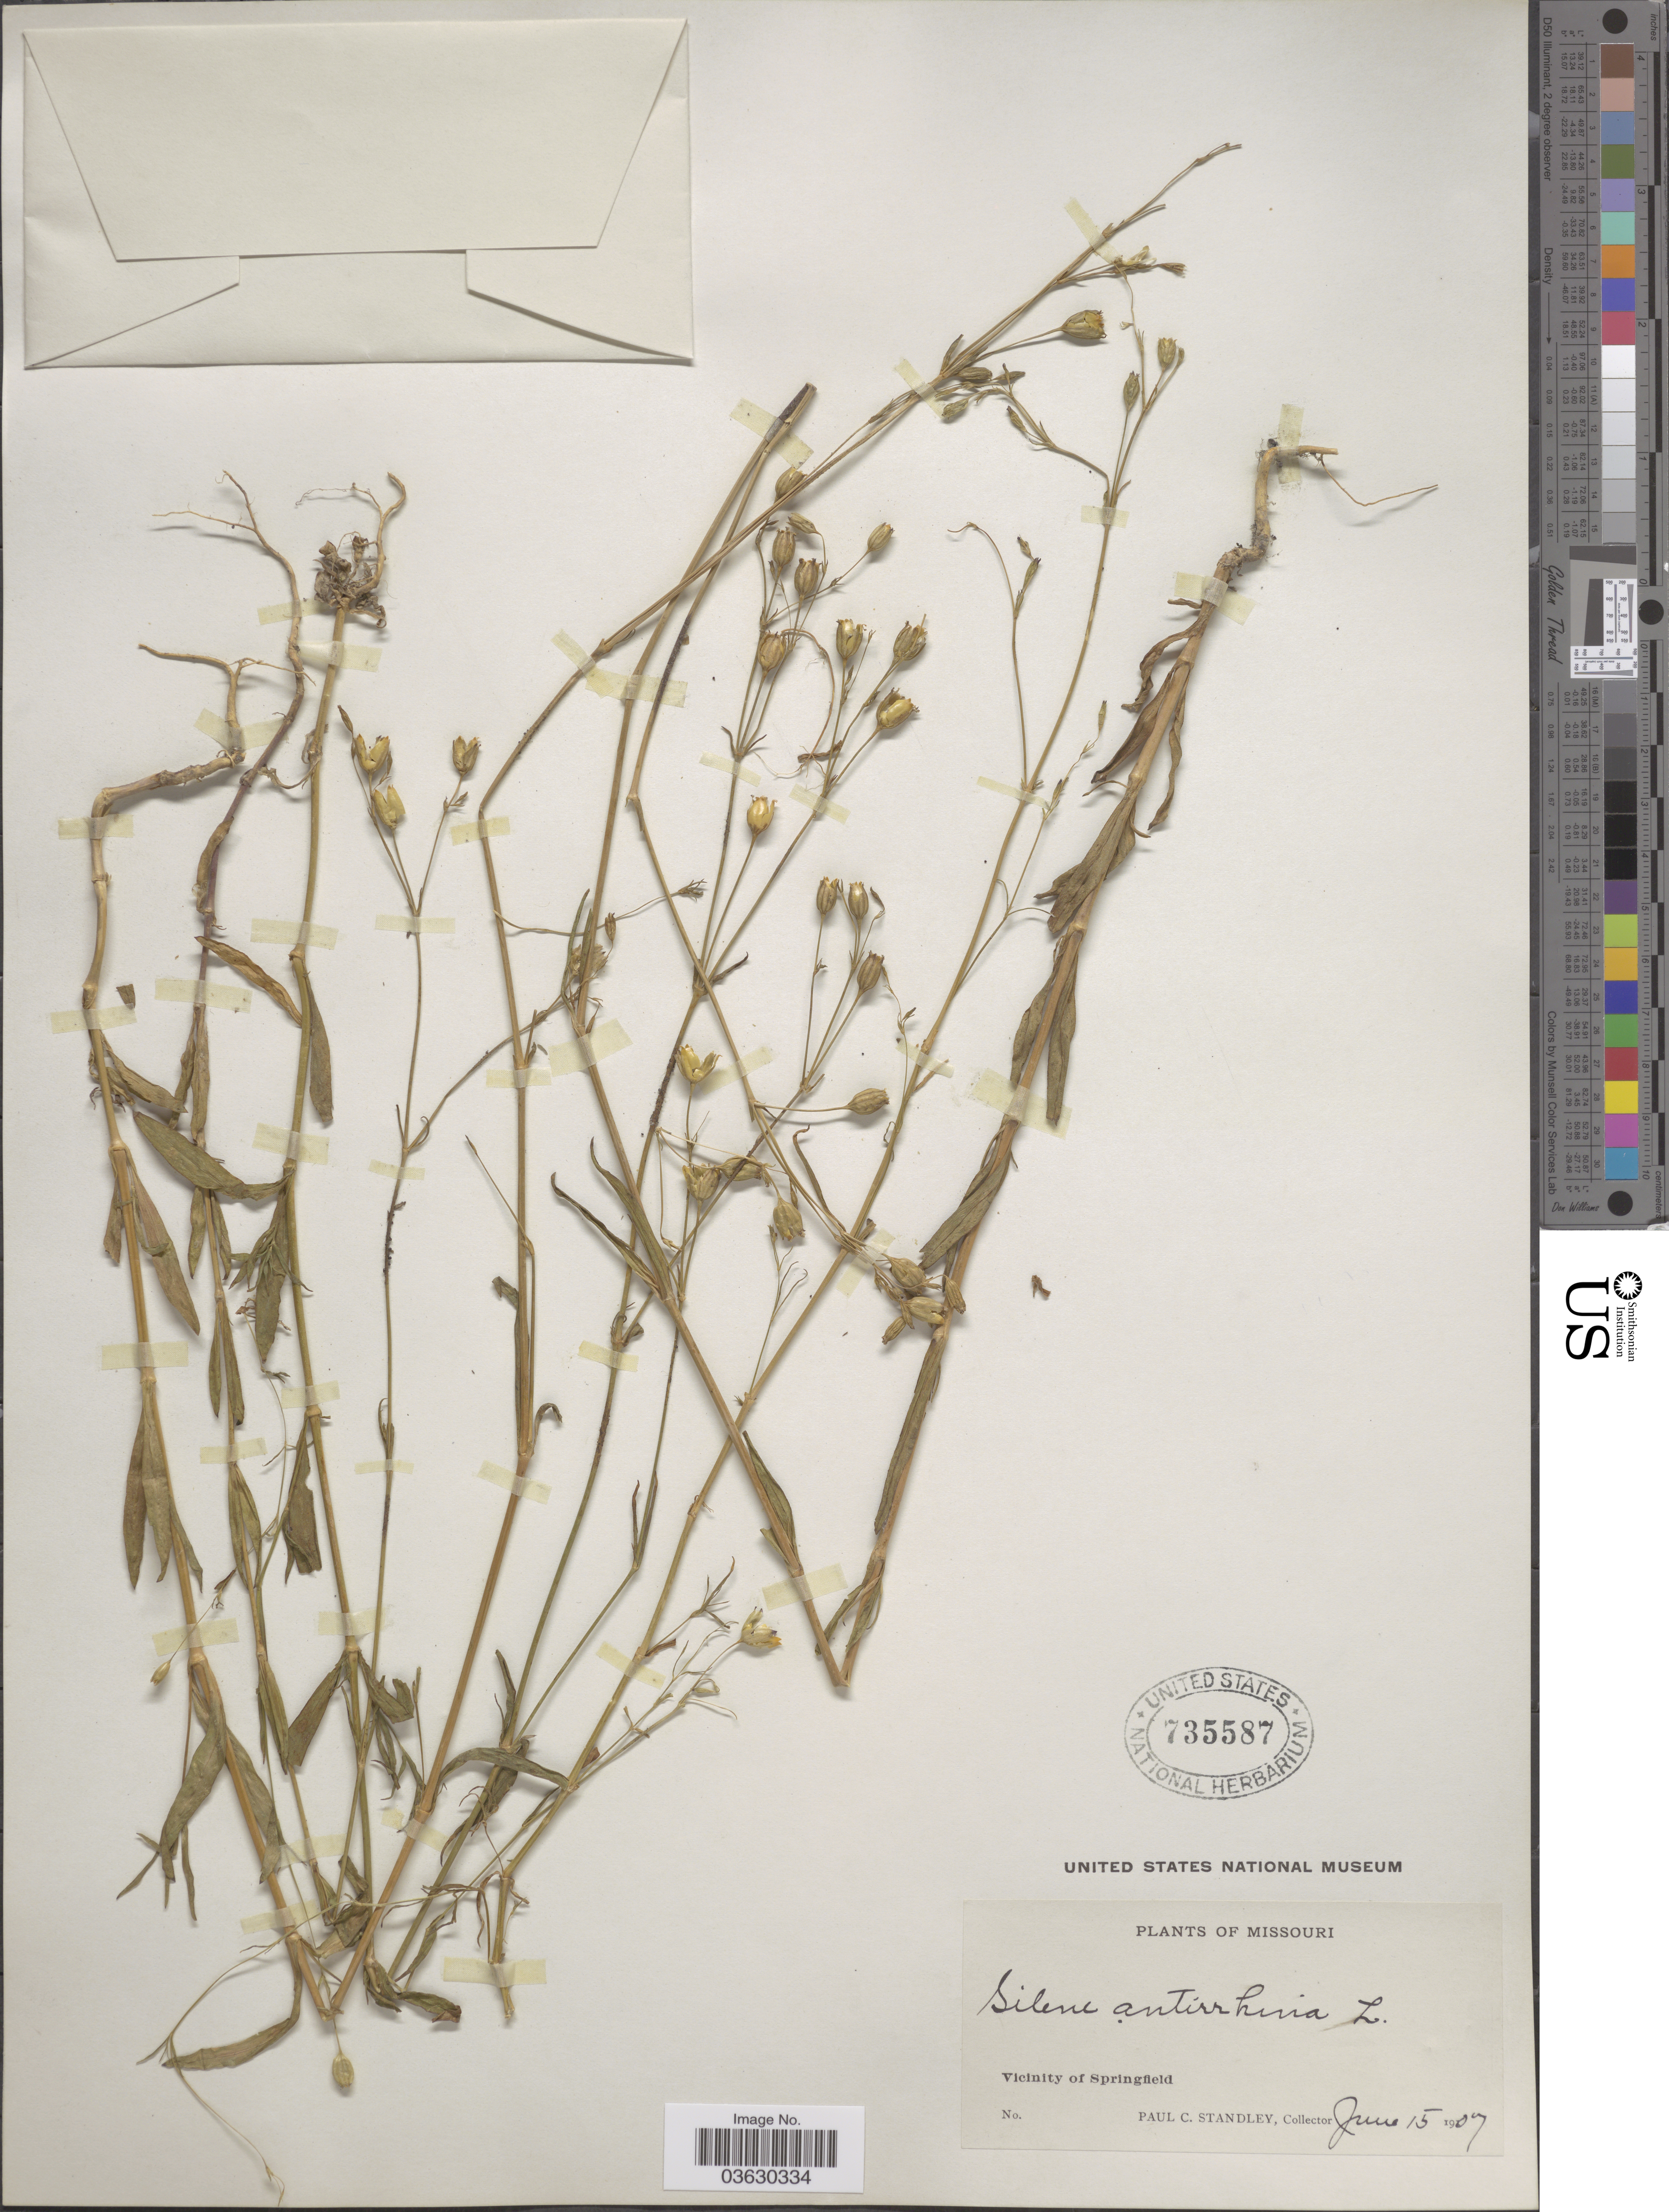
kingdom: Plantae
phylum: Tracheophyta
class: Magnoliopsida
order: Caryophyllales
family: Caryophyllaceae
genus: Silene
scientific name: Silene antirrhina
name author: L.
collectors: P. C. Standley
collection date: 1907-06-15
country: United States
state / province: Missouri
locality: Vicinity of Springfield.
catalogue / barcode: US 735587